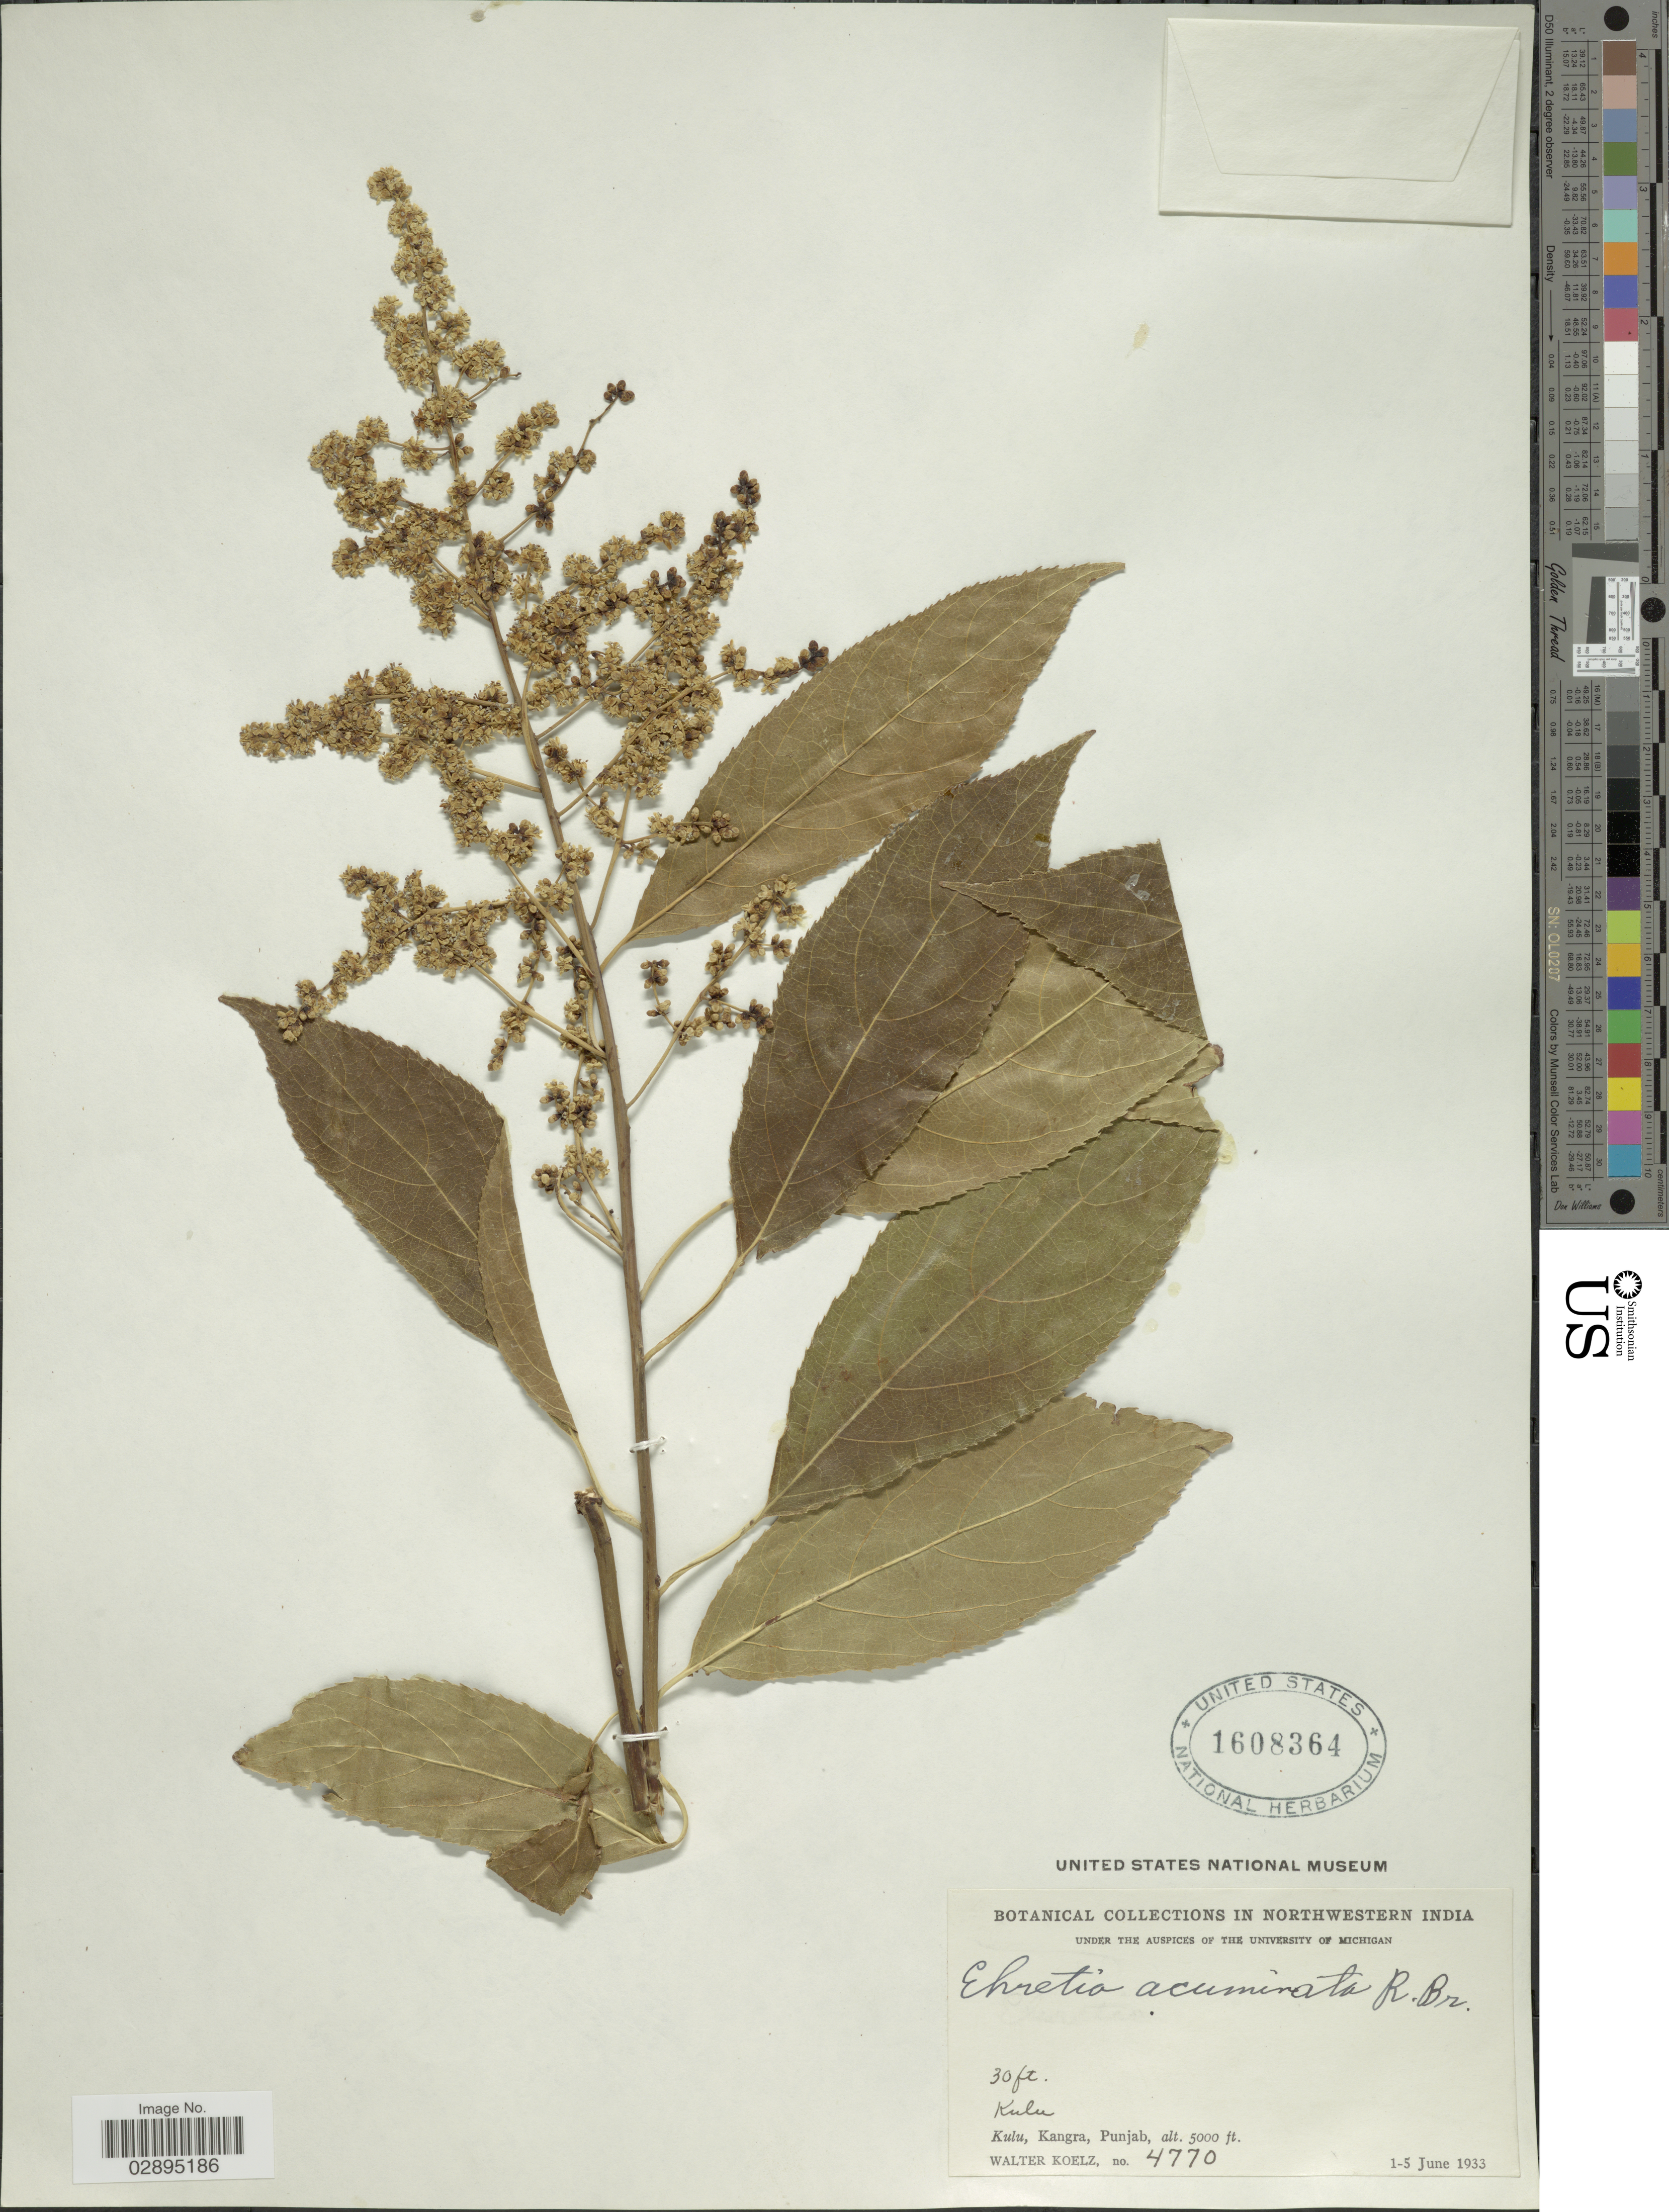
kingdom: Plantae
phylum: Tracheophyta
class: Magnoliopsida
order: Boraginales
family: Ehretiaceae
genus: Ehretia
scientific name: Ehretia acuminata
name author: R. Br.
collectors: W. N. Koelz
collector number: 4770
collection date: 1933-06-01/1933-06-05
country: India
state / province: Punjab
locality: In Northwestern India. Kulu, Kangra.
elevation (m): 1524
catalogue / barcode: US 1608364